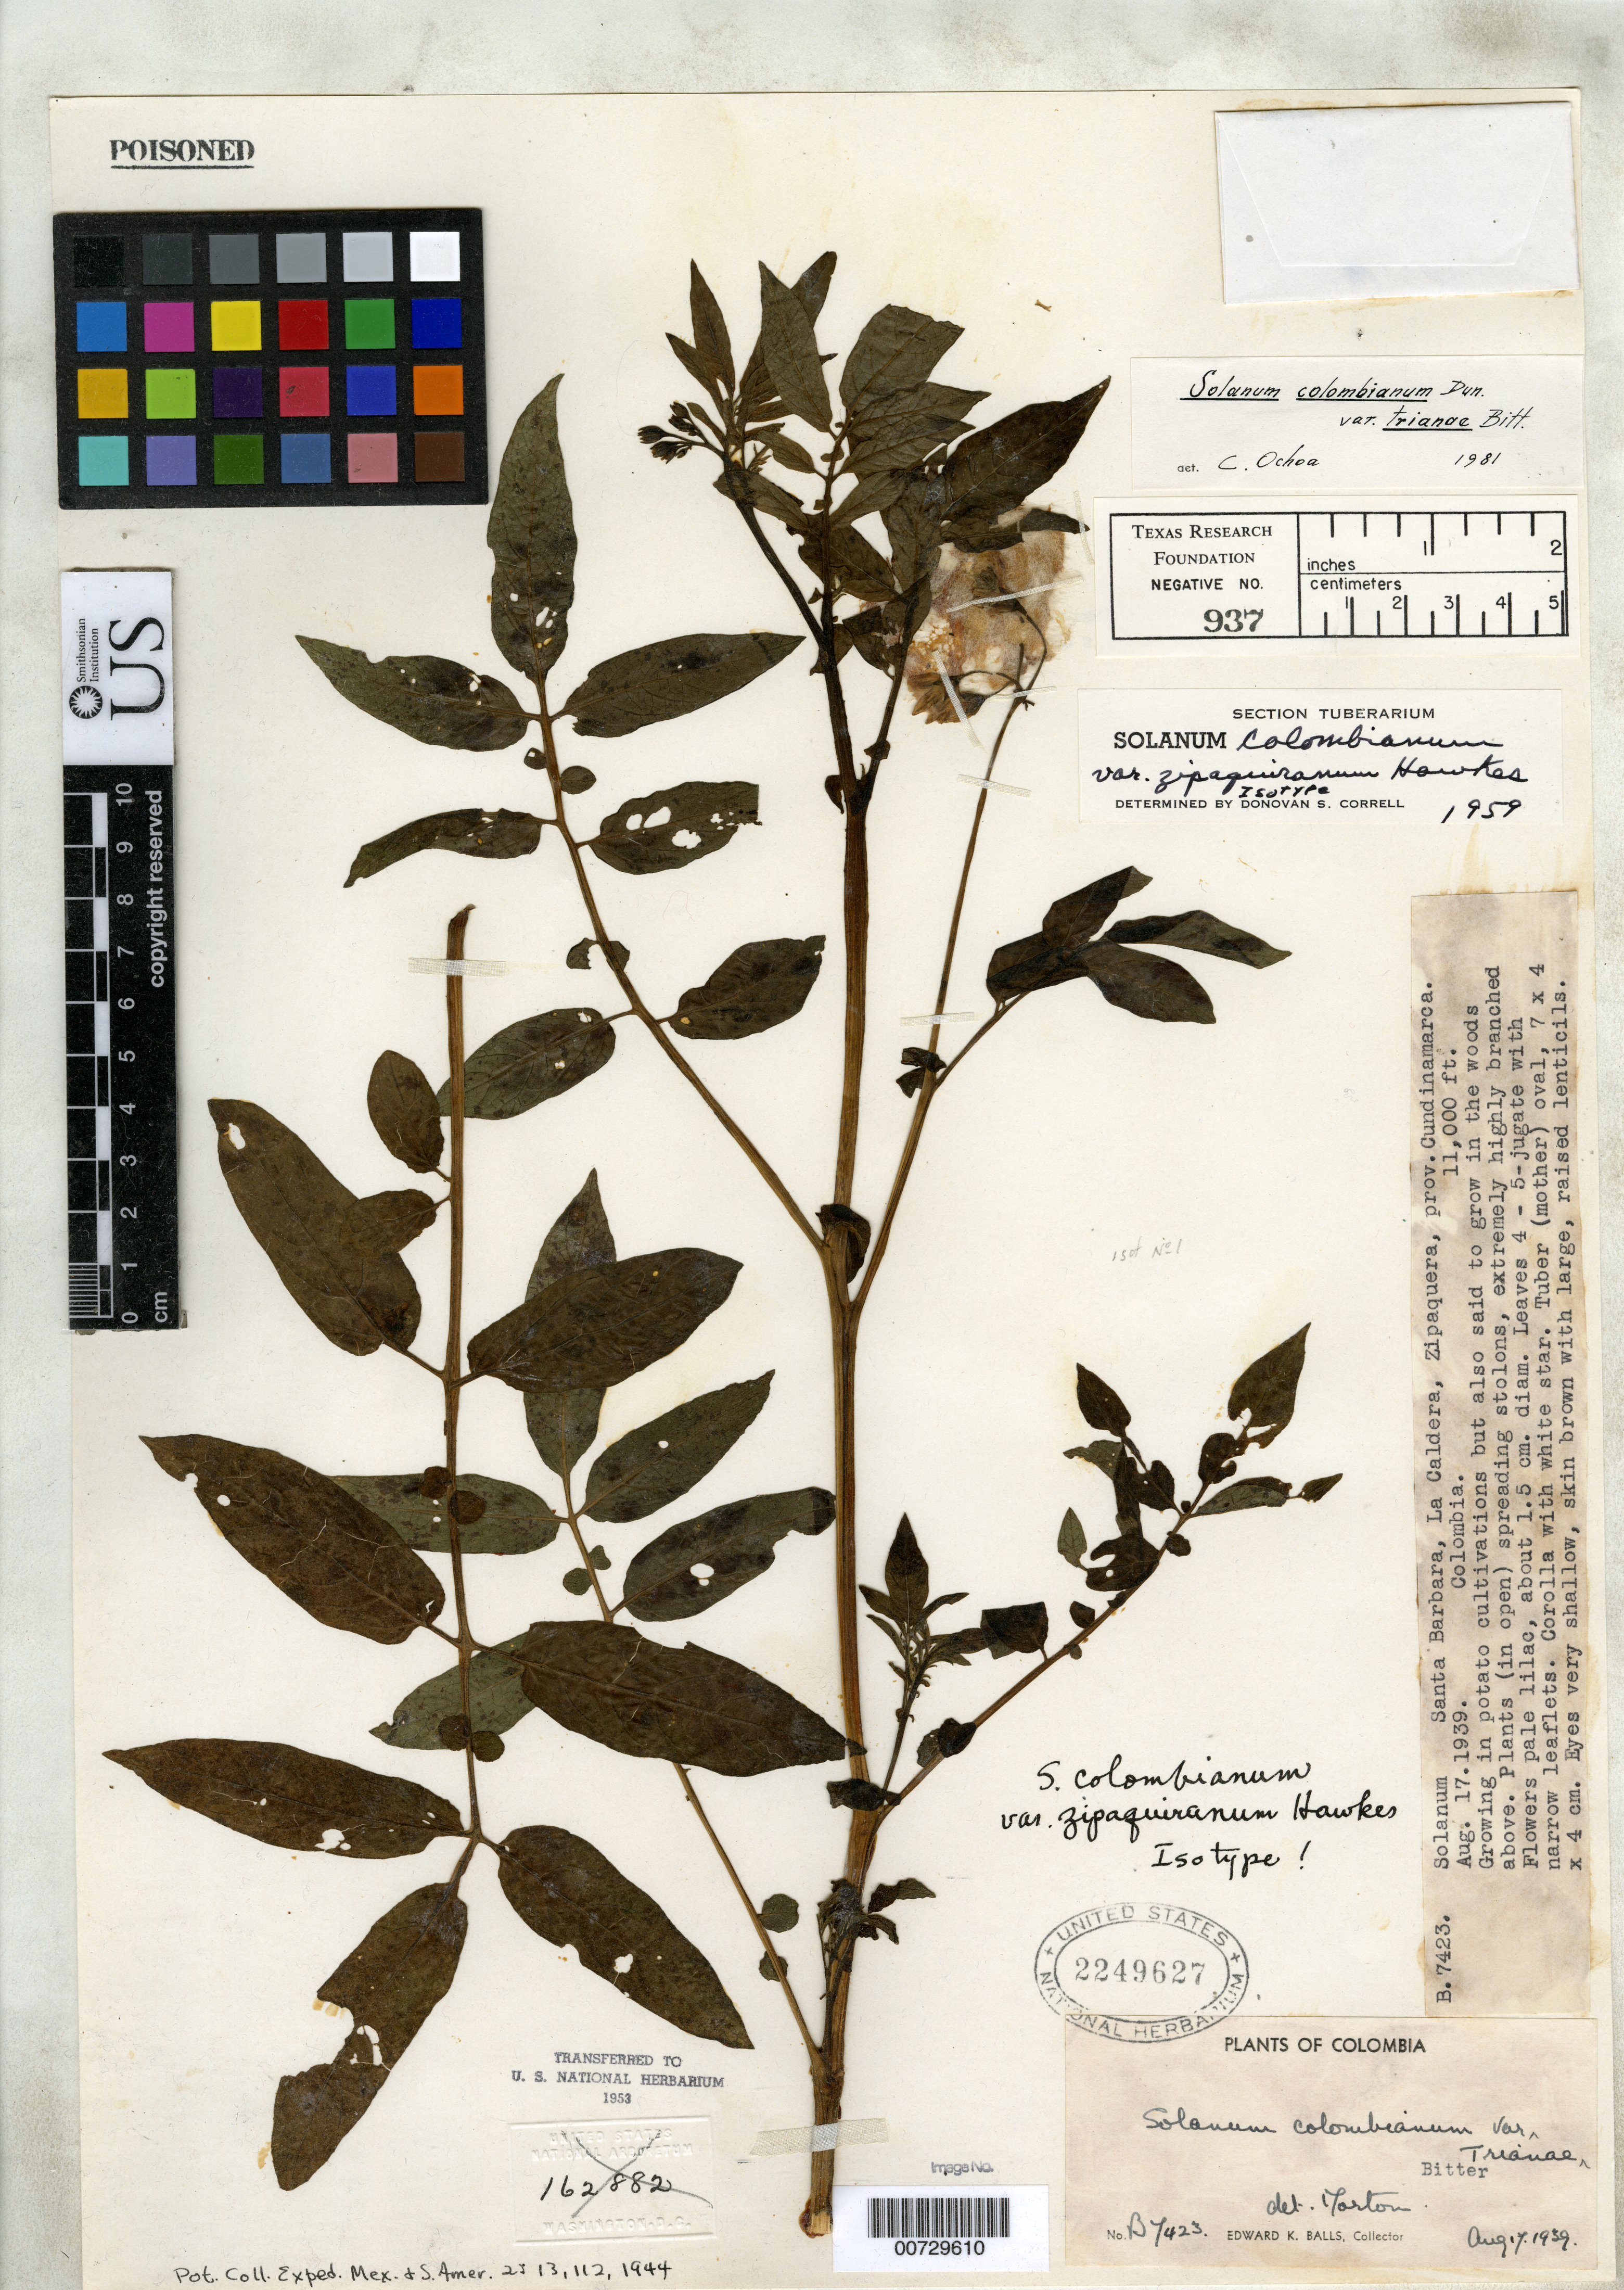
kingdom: Plantae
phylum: Tracheophyta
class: Magnoliopsida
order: Solanales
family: Solanaceae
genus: Solanum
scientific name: Solanum colombianum var. zipaquiranum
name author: Hawkes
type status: Isotype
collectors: E. K. Balls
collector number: B 7423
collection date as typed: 17 Aug 1939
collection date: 1939-08-17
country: Colombia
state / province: Cundinamarca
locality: Santa Barbara, La Caldera, Zipaquera.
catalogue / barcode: US 2249627